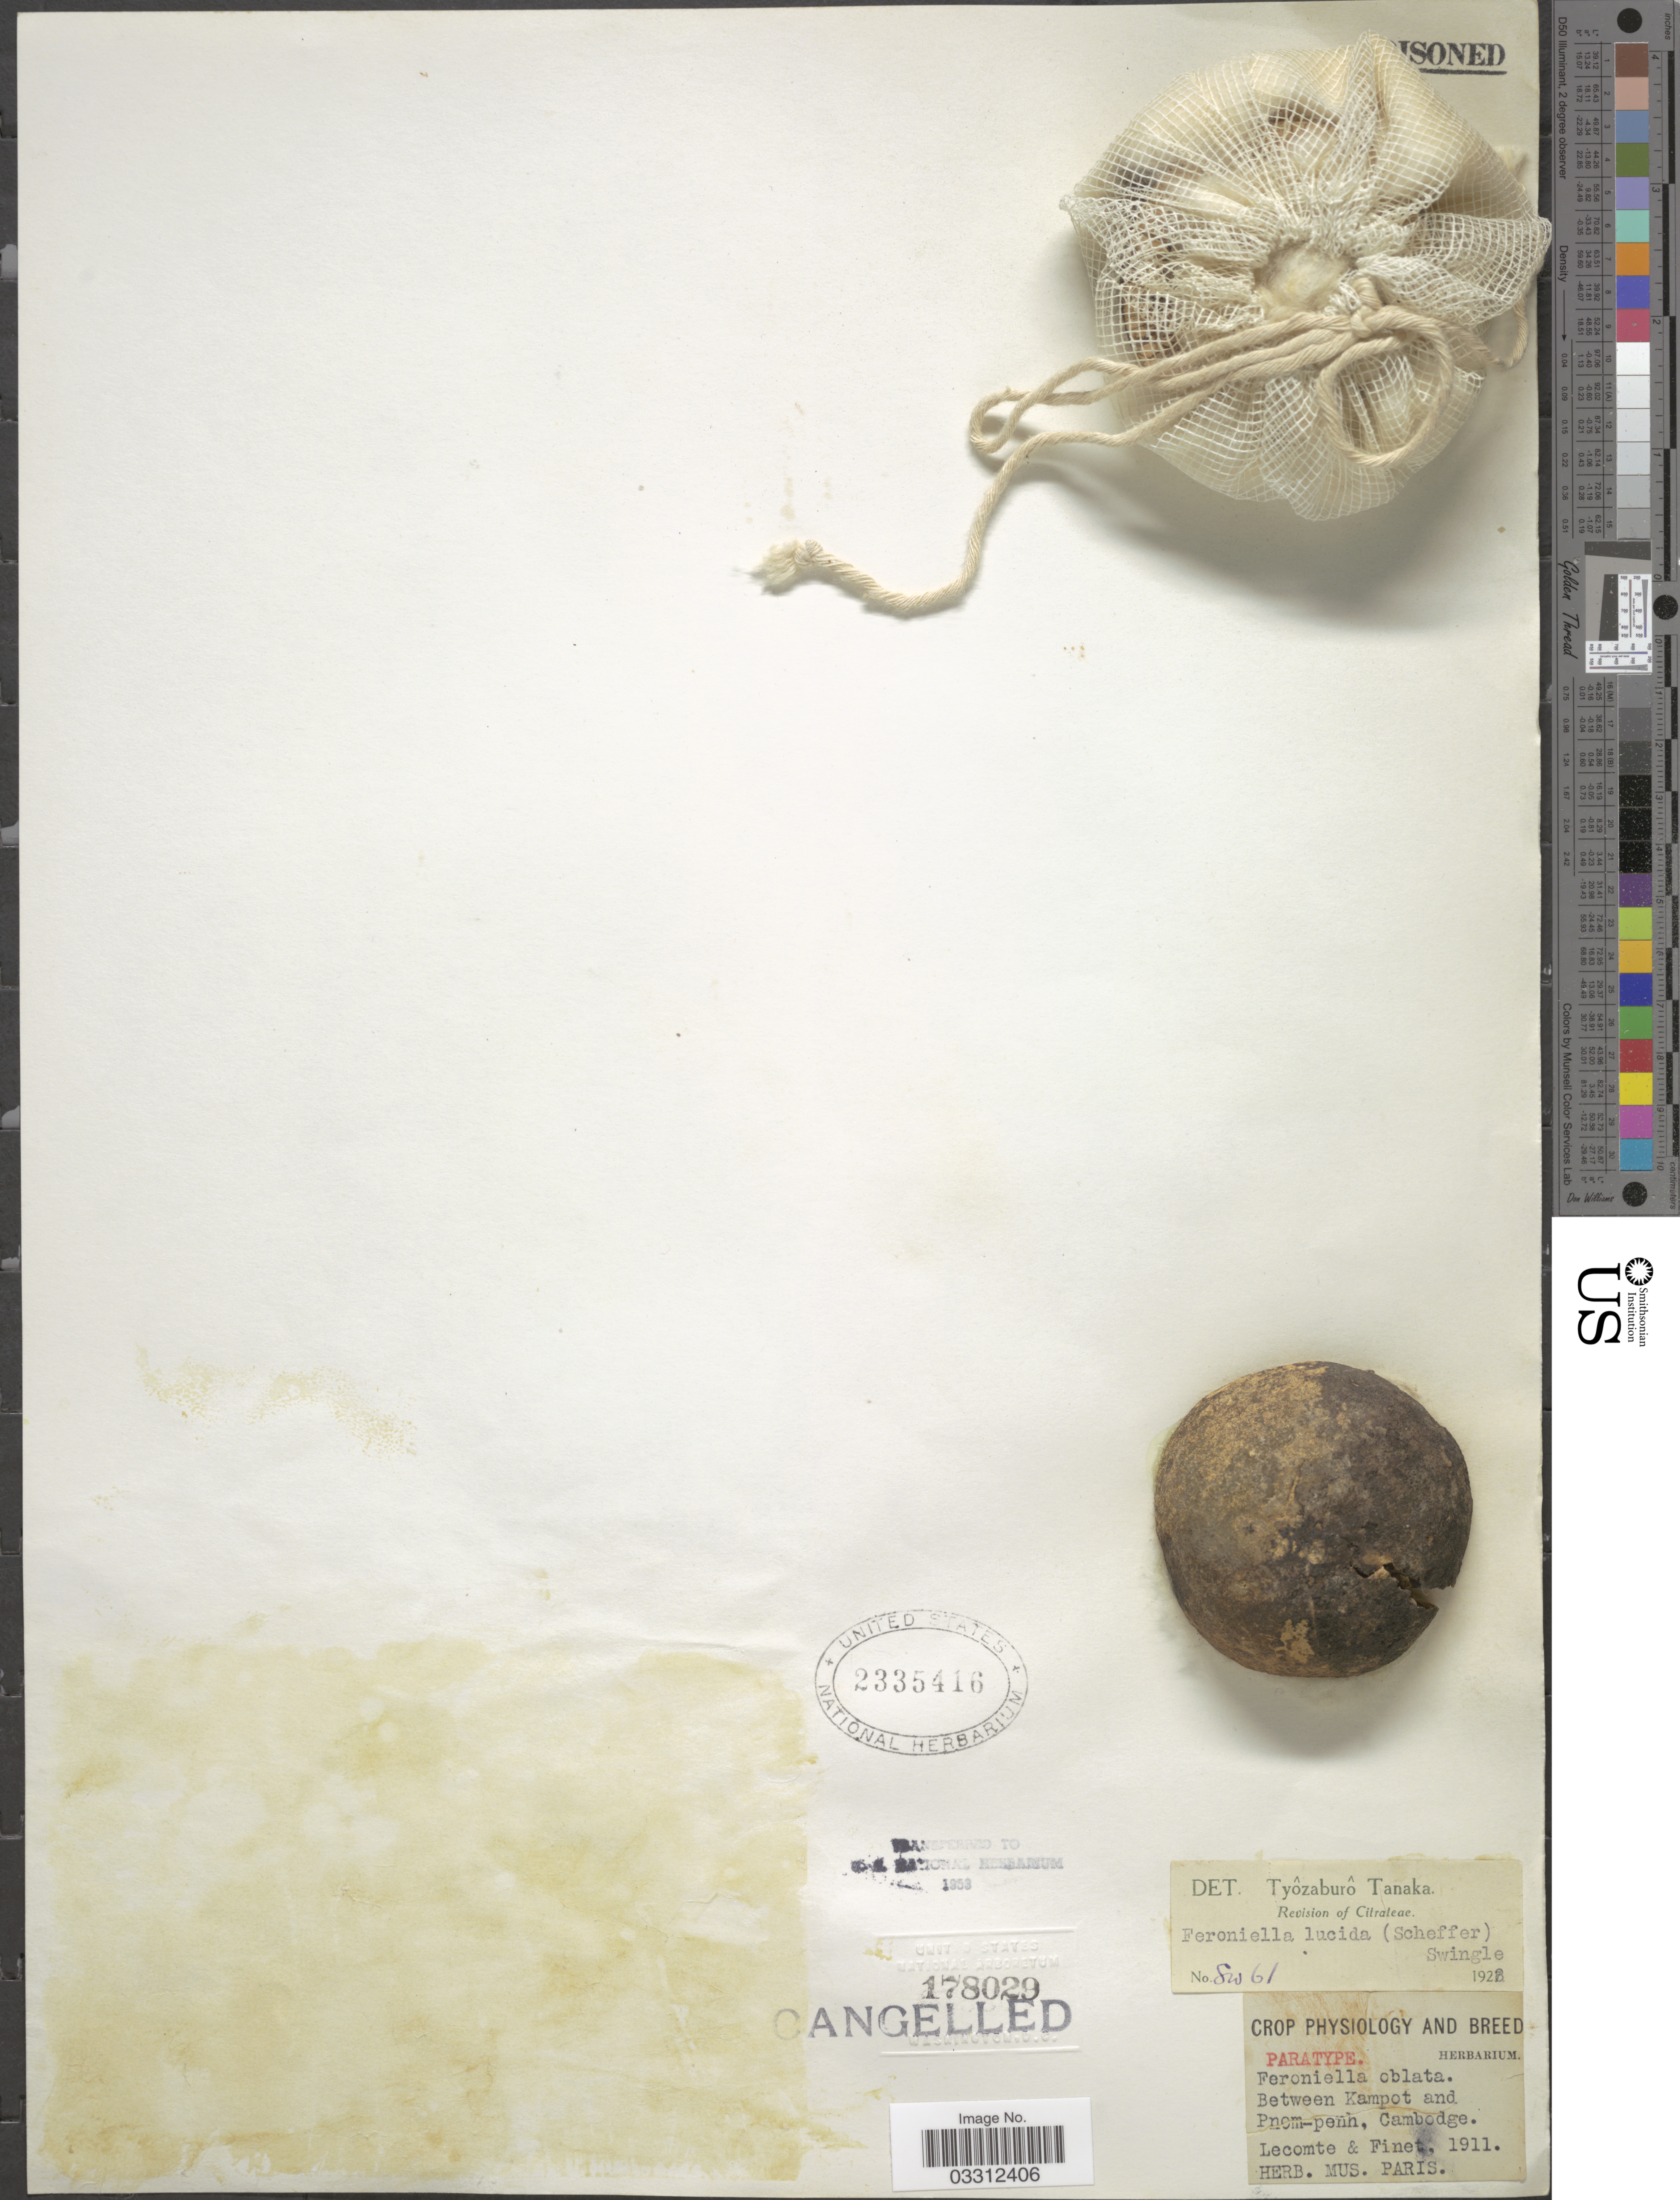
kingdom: Plantae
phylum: Tracheophyta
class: Magnoliopsida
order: Sapindales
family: Rutaceae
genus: Feroniella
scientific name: Feroniella oblata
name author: Swingle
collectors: Lecomte & Finet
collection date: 1911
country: Cambodia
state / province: Kâmpât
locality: Between Kampot and Pnem-penh, Cambodge.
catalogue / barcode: US 2335416